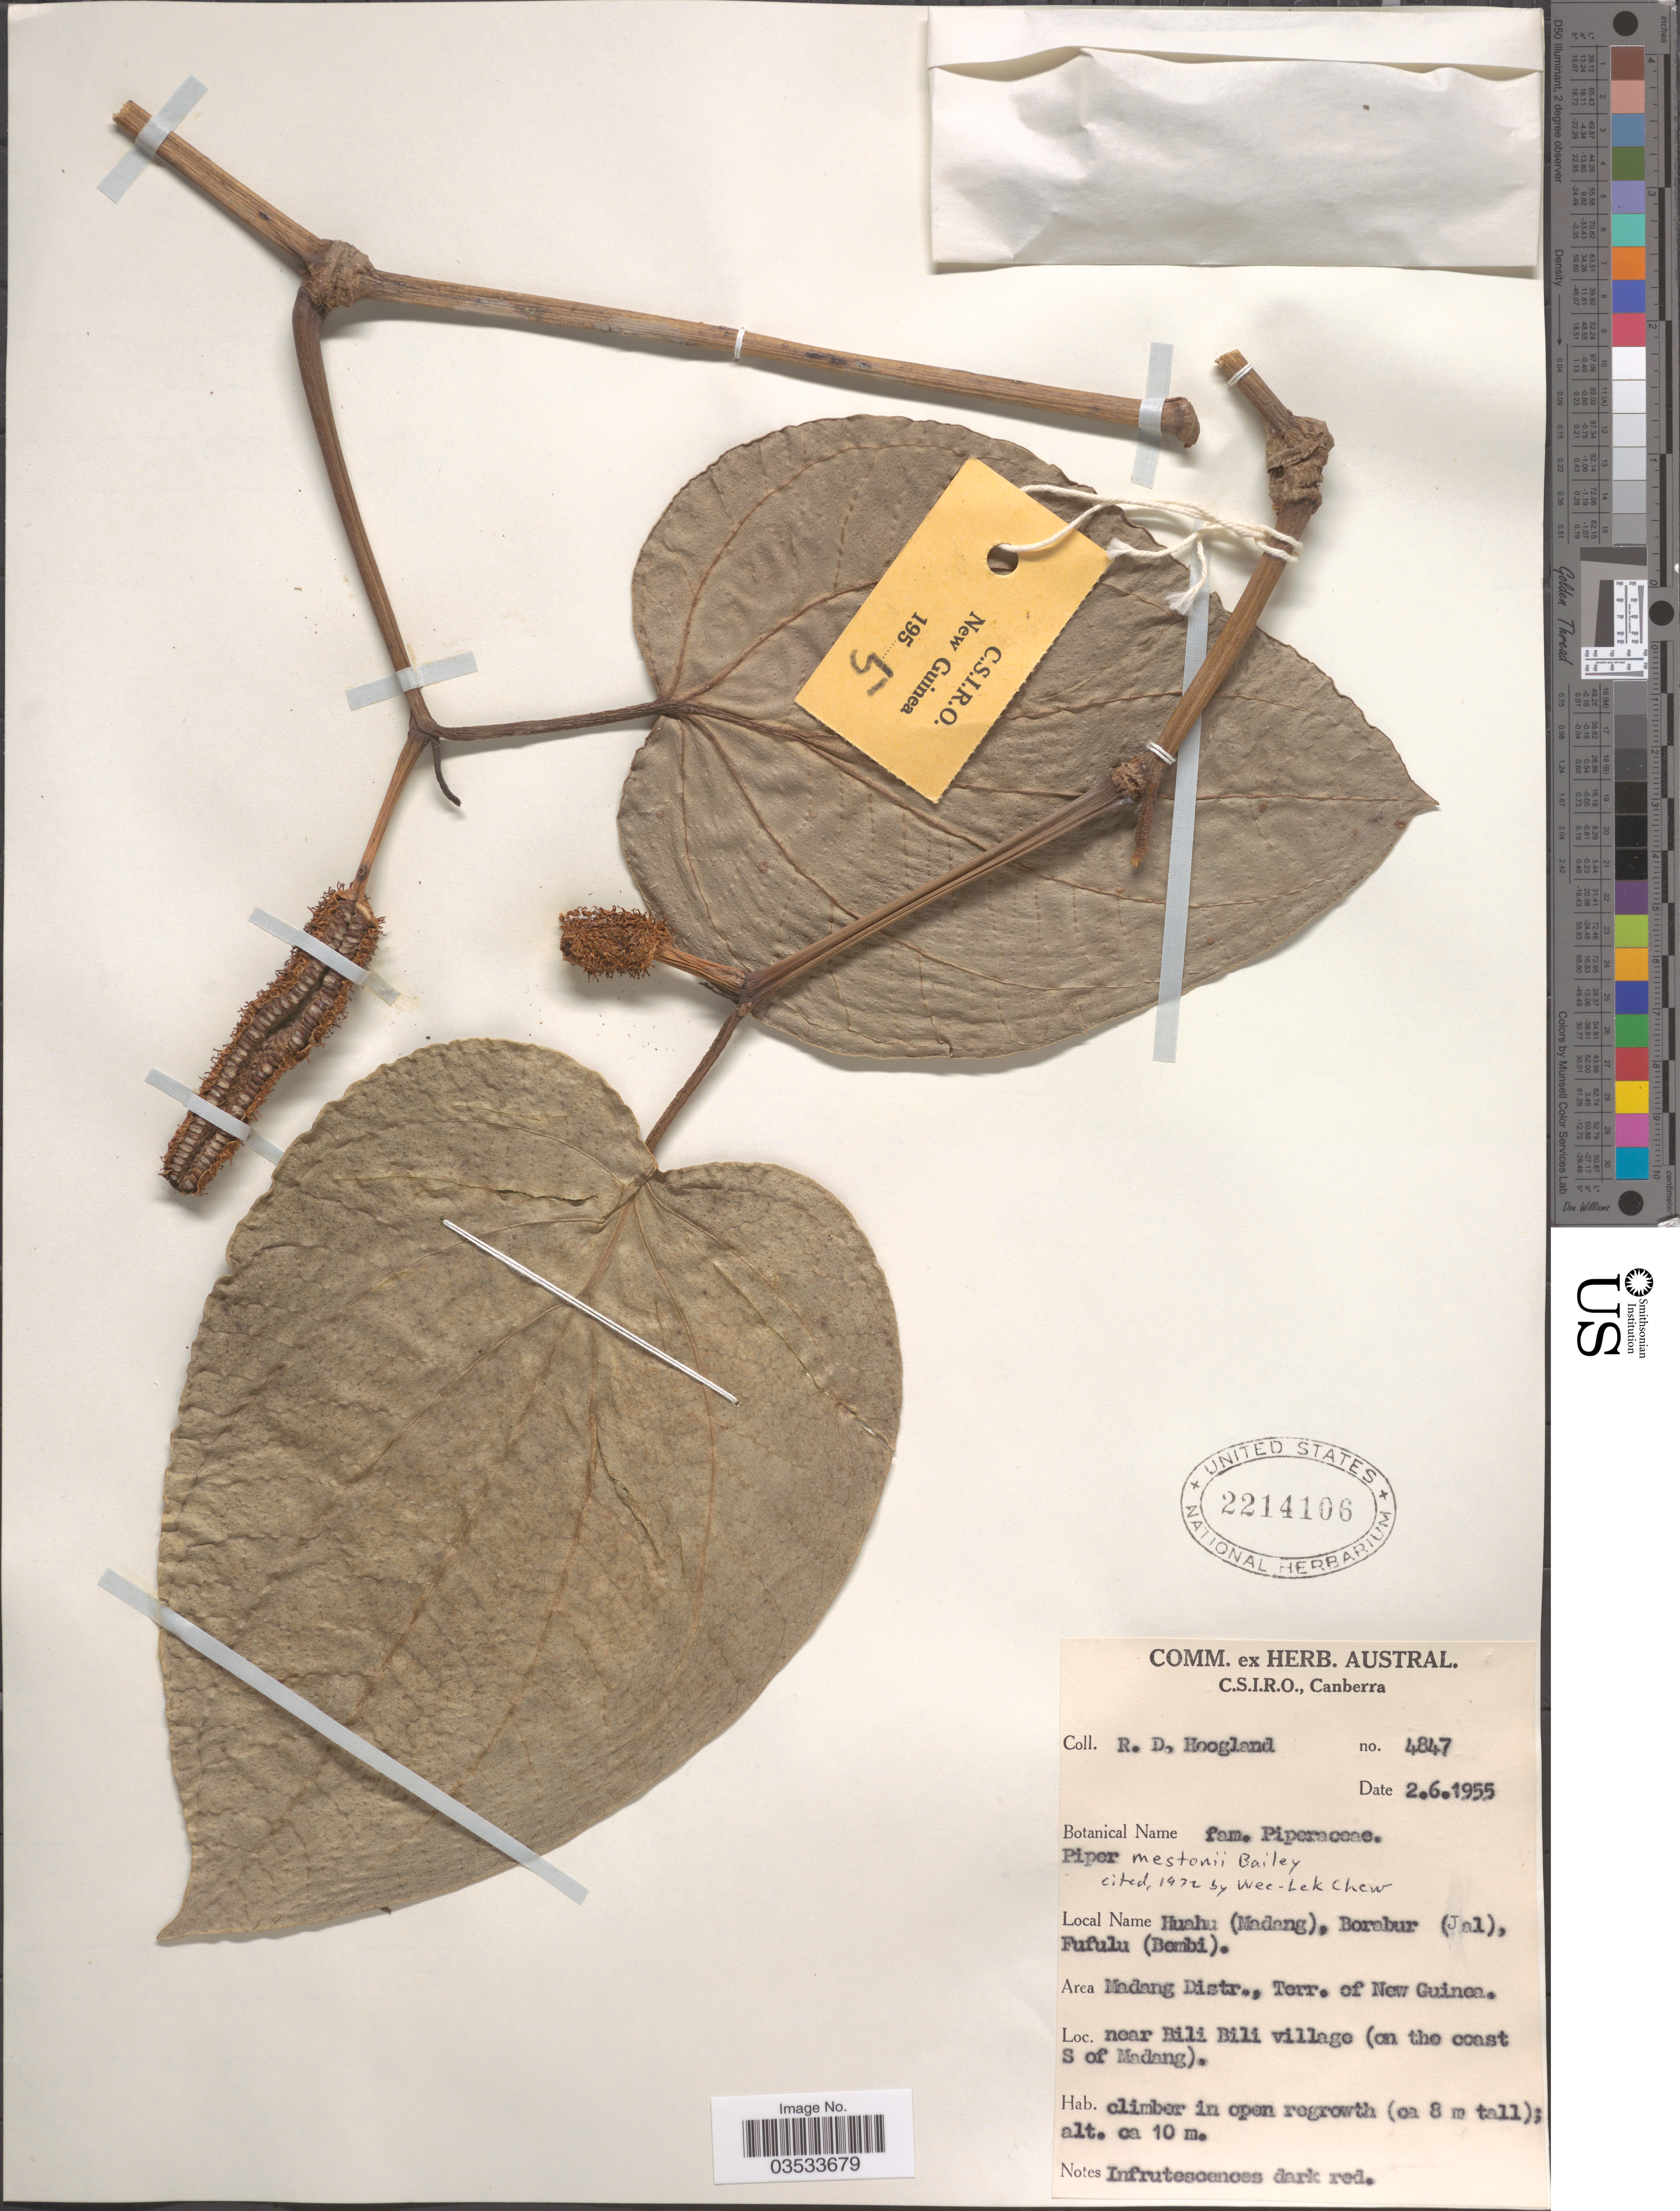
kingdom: Plantae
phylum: Tracheophyta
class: Magnoliopsida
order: Piperales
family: Piperaceae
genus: Piper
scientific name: Piper mestonii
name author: F.M. Bailey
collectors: R. D. Hoogland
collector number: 4847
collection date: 1955-06-02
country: Papua New Guinea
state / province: Madang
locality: Area Madang Distr., Terr. of New Guinea. Near Bili Bili village (on the coast S of Madang).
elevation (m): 10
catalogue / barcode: US 2214106